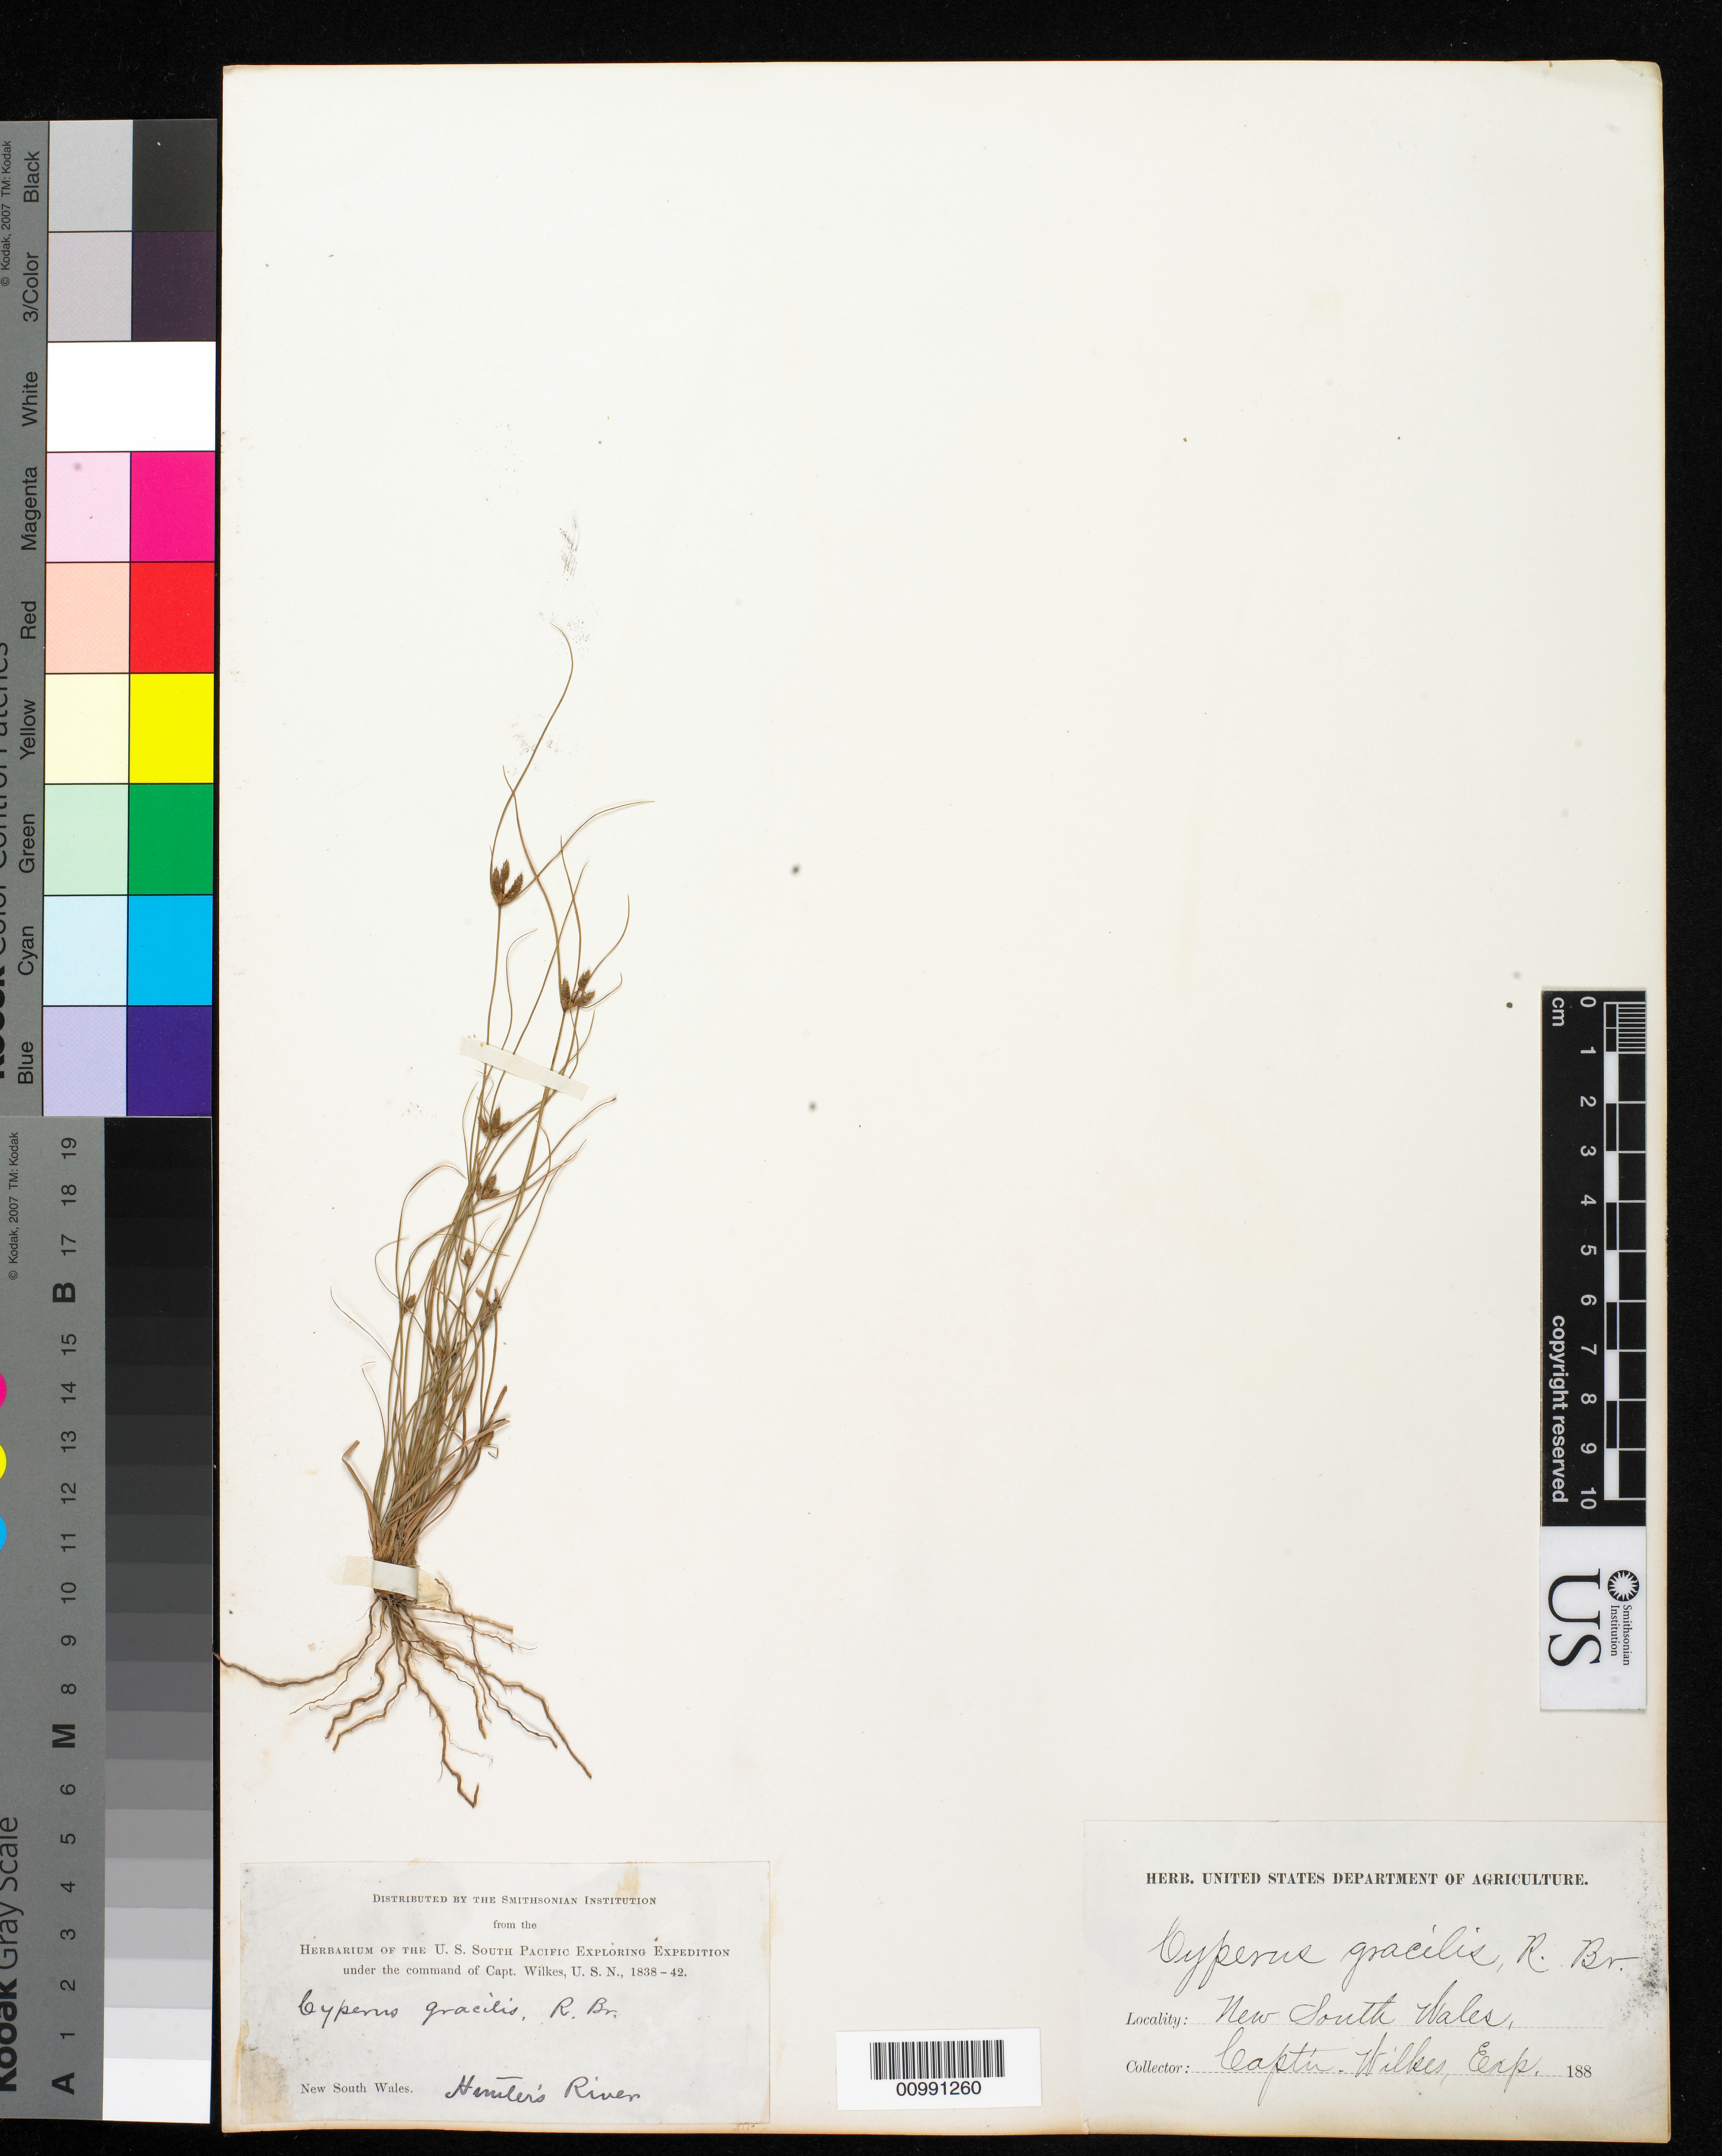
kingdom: Plantae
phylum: Tracheophyta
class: Liliopsida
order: Poales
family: Cyperaceae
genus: Cyperus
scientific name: Cyperus gracilis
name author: R. Br.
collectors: Wilkes Explor. Exped.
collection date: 1838/1842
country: Australia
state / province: New South Wales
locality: Hunter's River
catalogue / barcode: US 98455